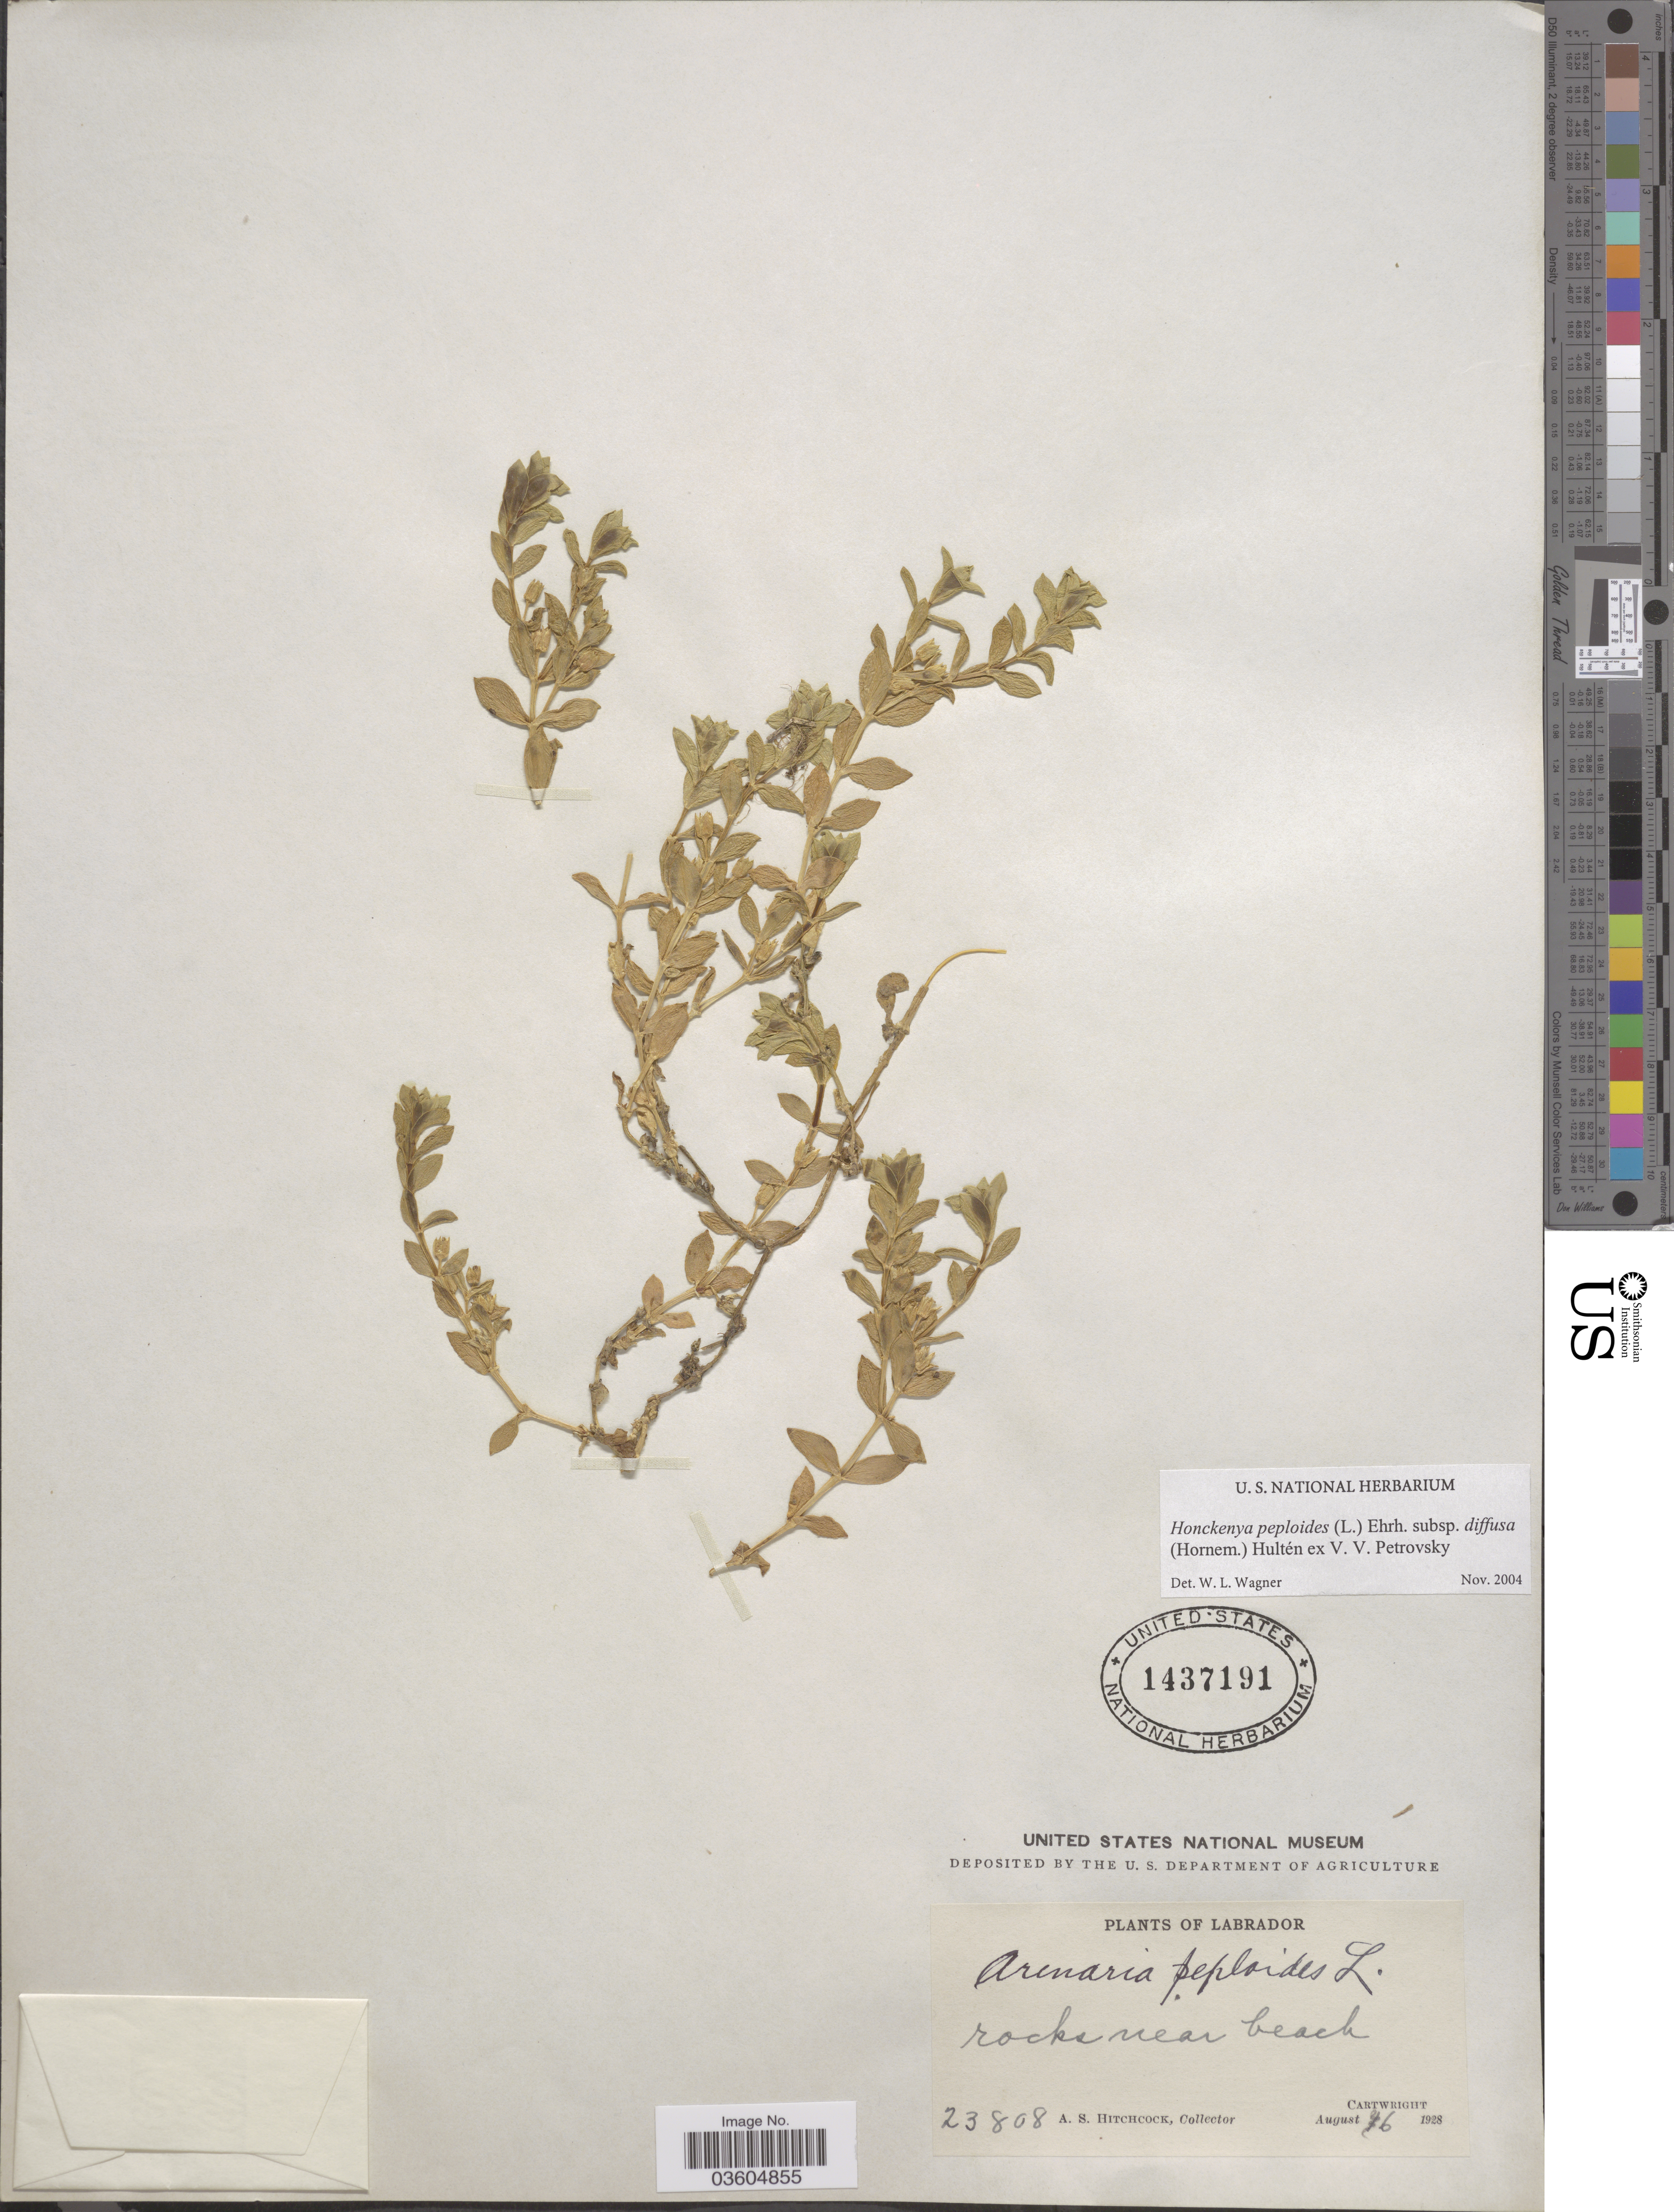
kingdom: Plantae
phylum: Tracheophyta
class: Magnoliopsida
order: Caryophyllales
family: Caryophyllaceae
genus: Honckenya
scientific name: Honckenya peploides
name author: (L.) Ehrh.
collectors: A. S. Hitchcock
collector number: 23808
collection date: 1928-08-16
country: Canada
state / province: Newfoundland and Labrador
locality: Labrador. Rocks near beach. Cartwright.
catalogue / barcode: US 1437191